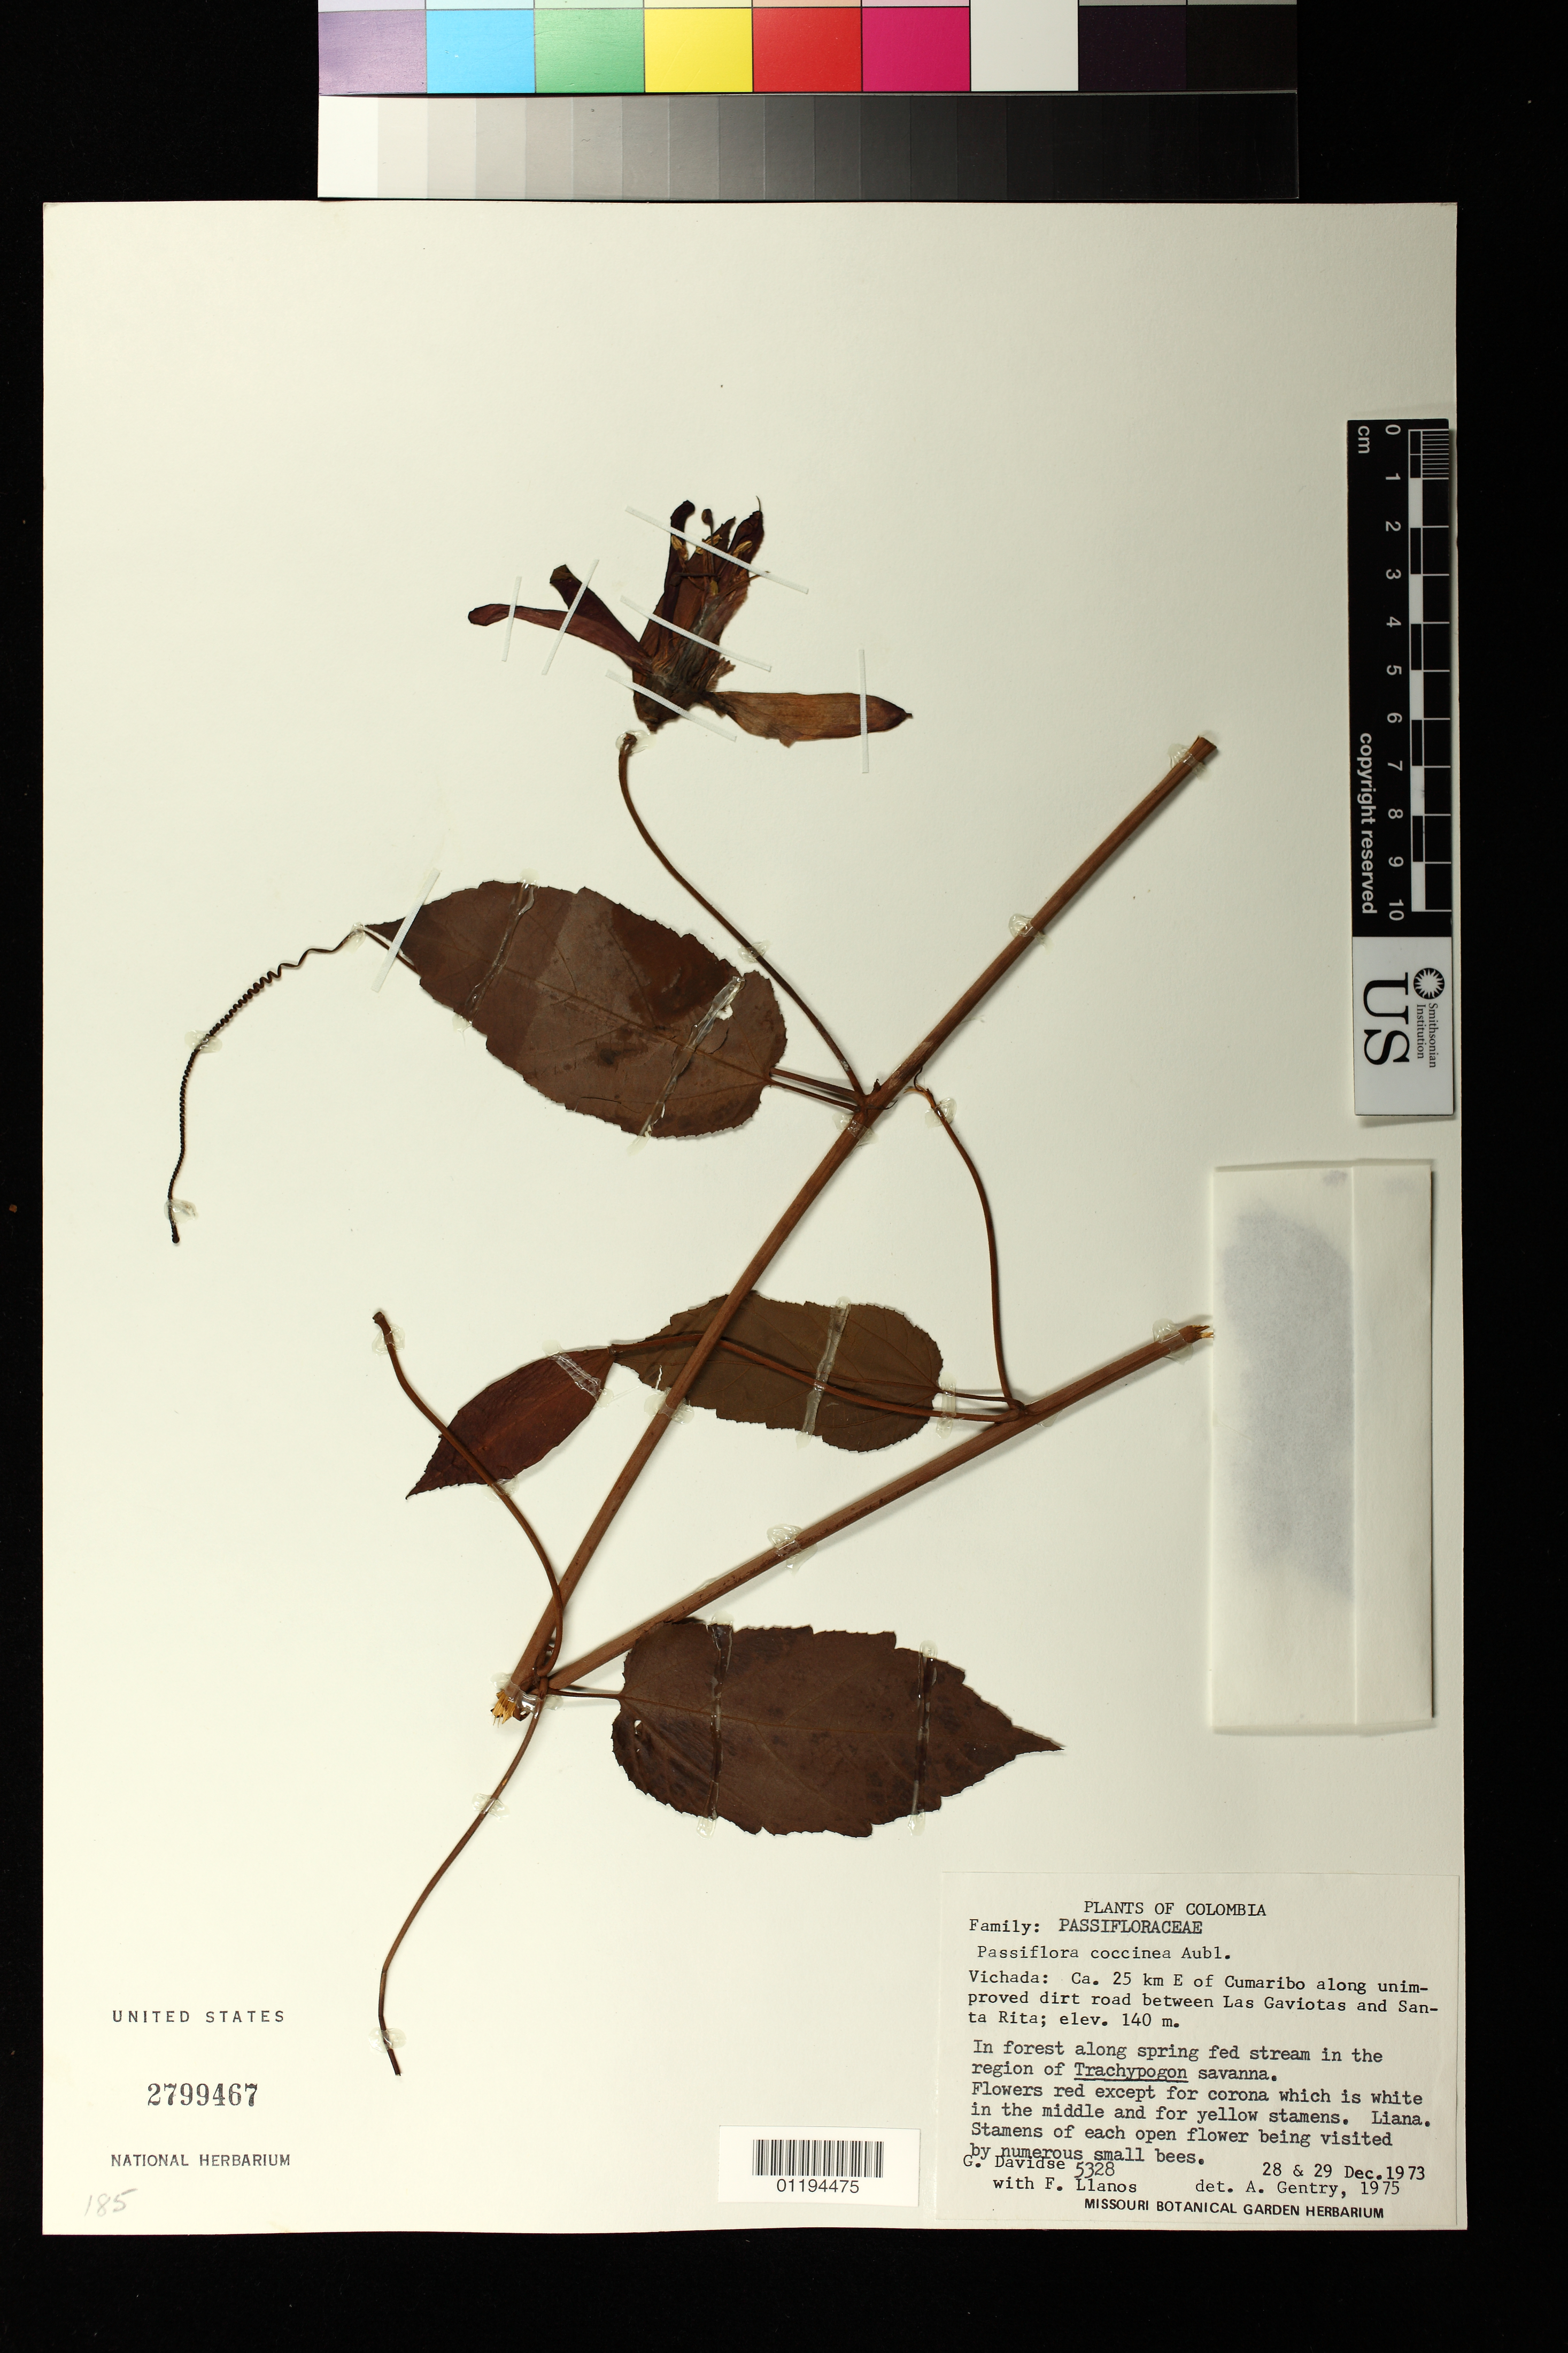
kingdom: Plantae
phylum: Tracheophyta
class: Magnoliopsida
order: Malpighiales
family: Passifloraceae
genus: Passiflora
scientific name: Passiflora coccinea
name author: Aubl.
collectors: G. Davidse & F. Llanos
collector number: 5328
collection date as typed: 28 Dec 1973 to 29 Dec 1973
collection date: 1973-12-28/1973-12-29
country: Colombia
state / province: Vichada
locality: Vichada: Ca. 25 km E of Cumaribo along unimproved dirt road between Las Gaviotas and Santa Rita. In forest along spring fed stream in the region of Trachypogon savanna.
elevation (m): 140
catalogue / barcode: US 2799467